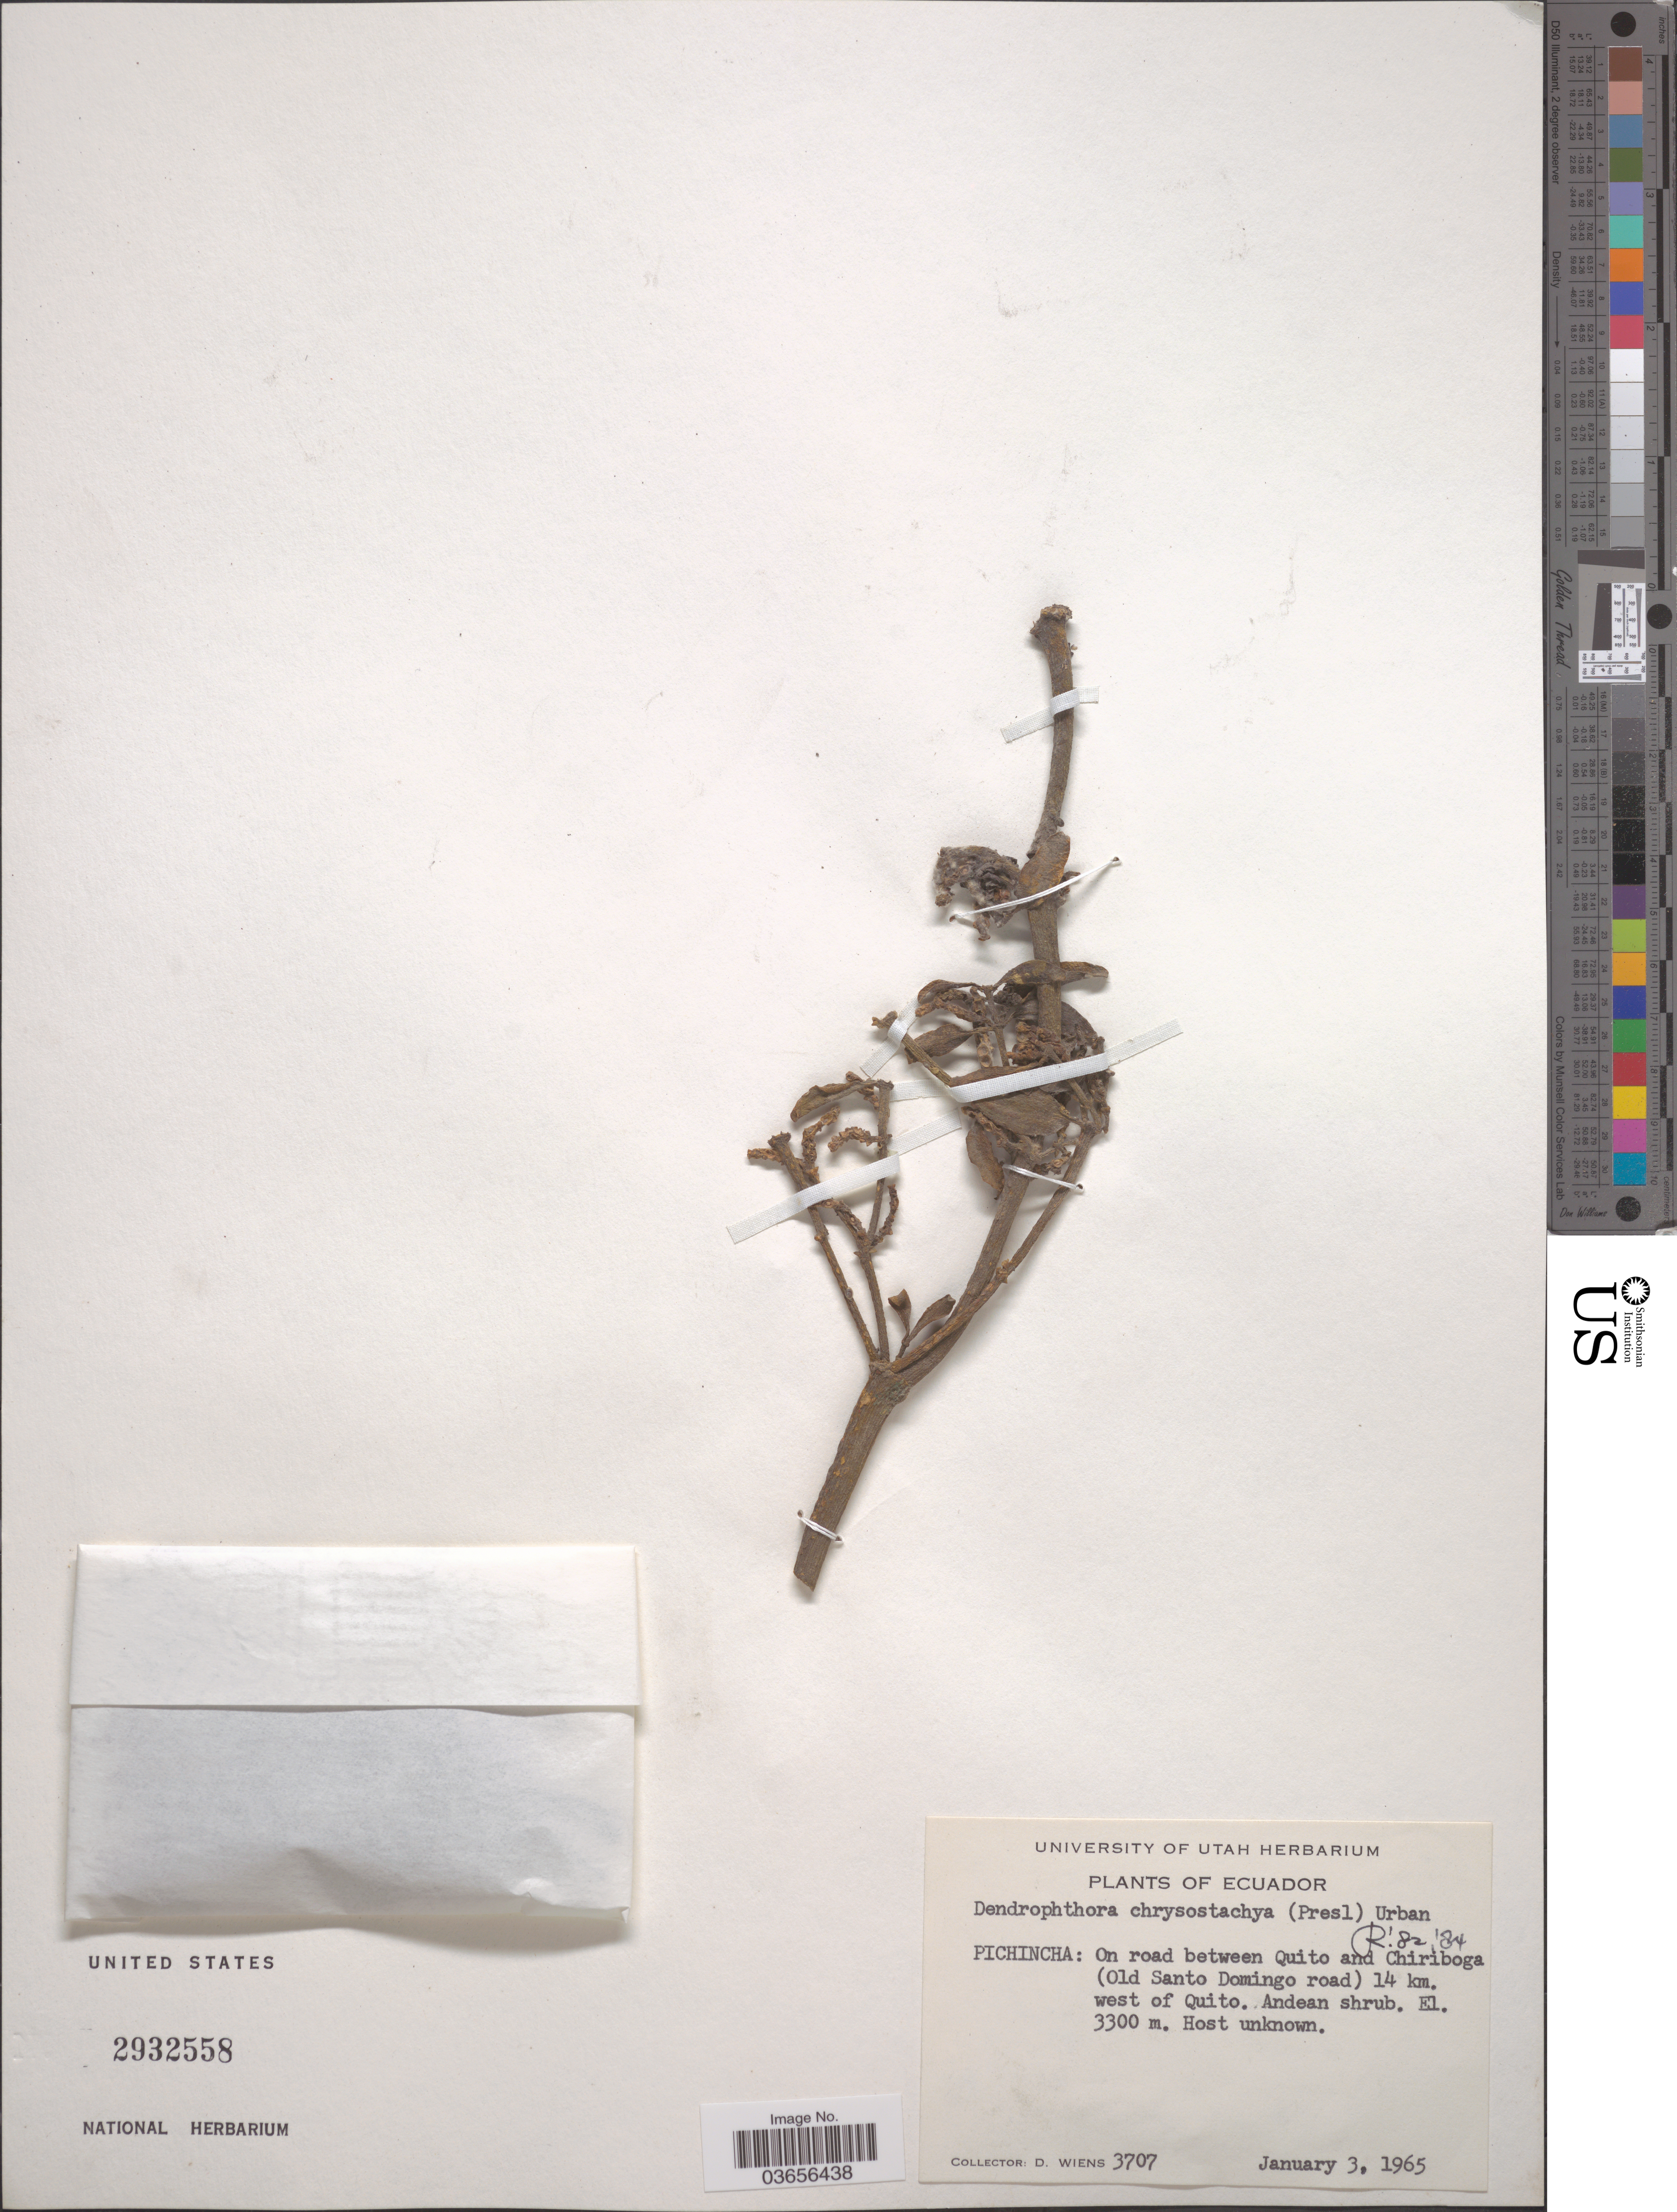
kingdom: Plantae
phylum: Tracheophyta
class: Magnoliopsida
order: Santalales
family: Viscaceae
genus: Dendrophthora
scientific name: Dendrophthora chrysostachya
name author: Urb.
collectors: D. Wiens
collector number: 3707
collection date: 1965-01-03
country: Ecuador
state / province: Pichincha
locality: On road between Quito and Chiriboga (Old Santo Domingo road) 14 km. west of Quito.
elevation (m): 3300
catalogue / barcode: US 2932558